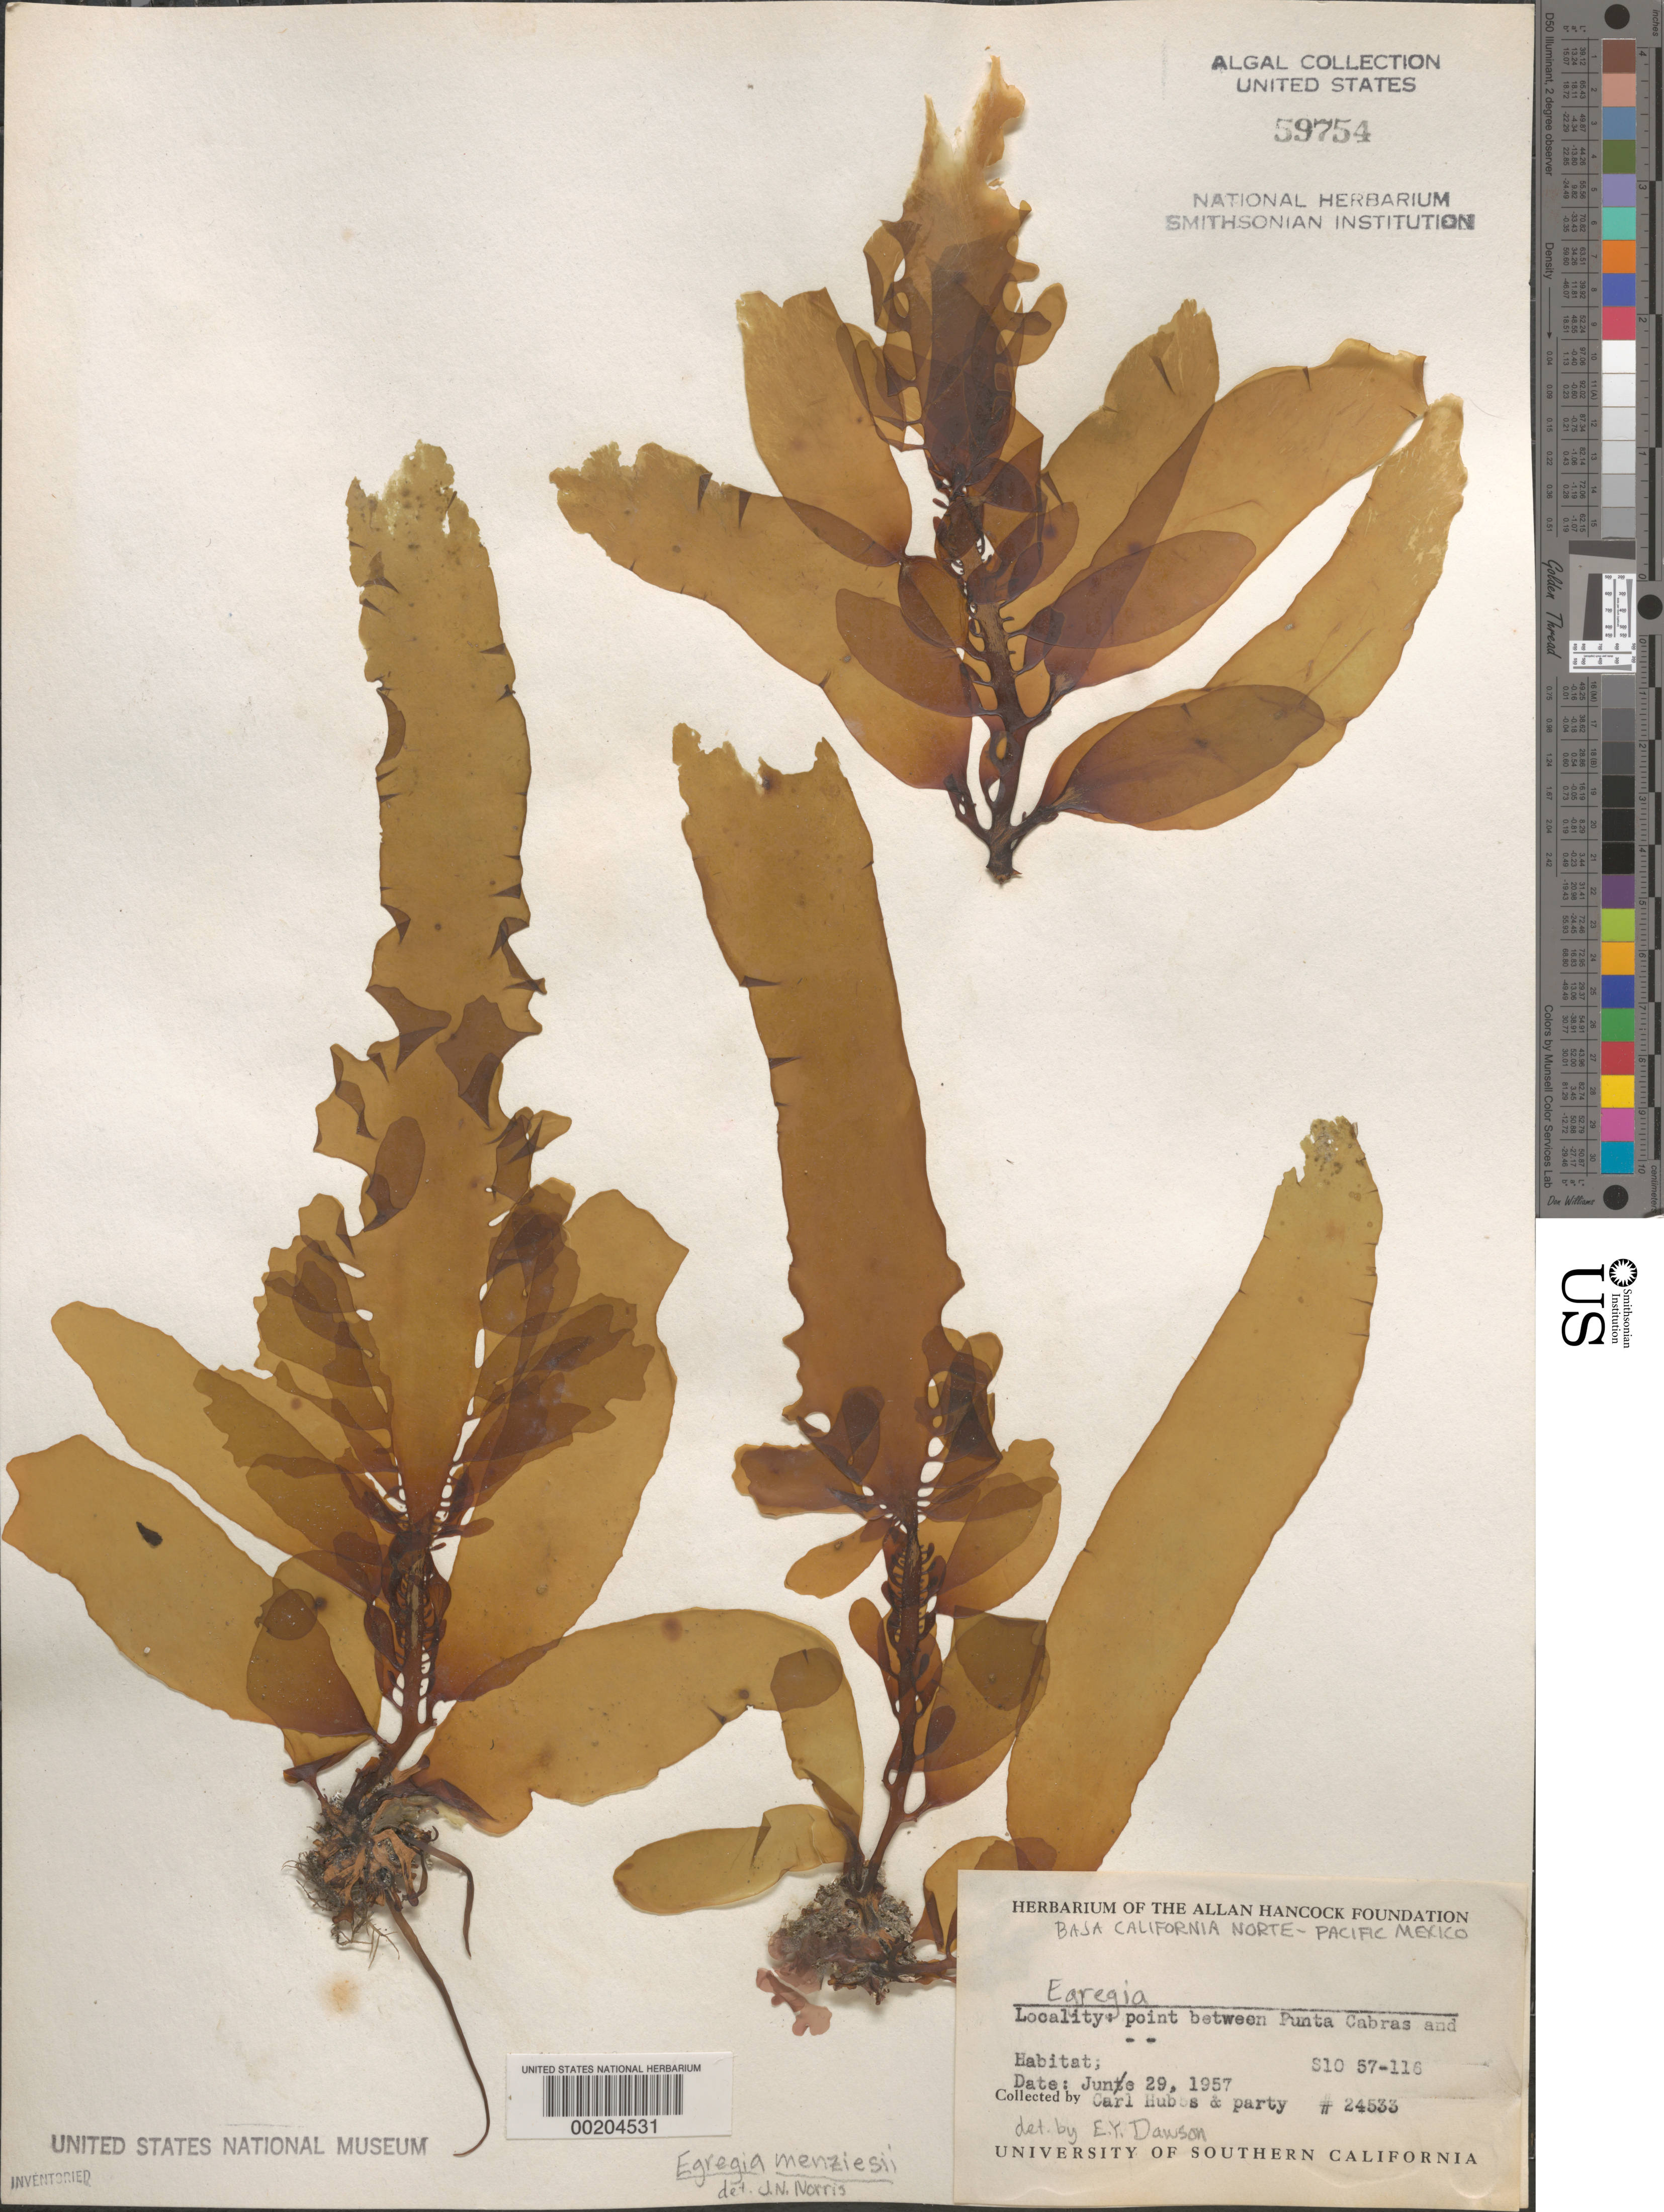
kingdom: Chromista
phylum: Ochrophyta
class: Phaeophyceae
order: Laminariales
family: Lessoniaceae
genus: Egregia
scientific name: Egregia menziesii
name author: (Turner) Aresch.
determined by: Norris, James N.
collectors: C. Hubbs & et al.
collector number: EYD 24533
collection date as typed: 29 Jun 1957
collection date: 1957-06-29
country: Mexico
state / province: Baja California Norte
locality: Near Punta Cabras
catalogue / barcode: US 59754